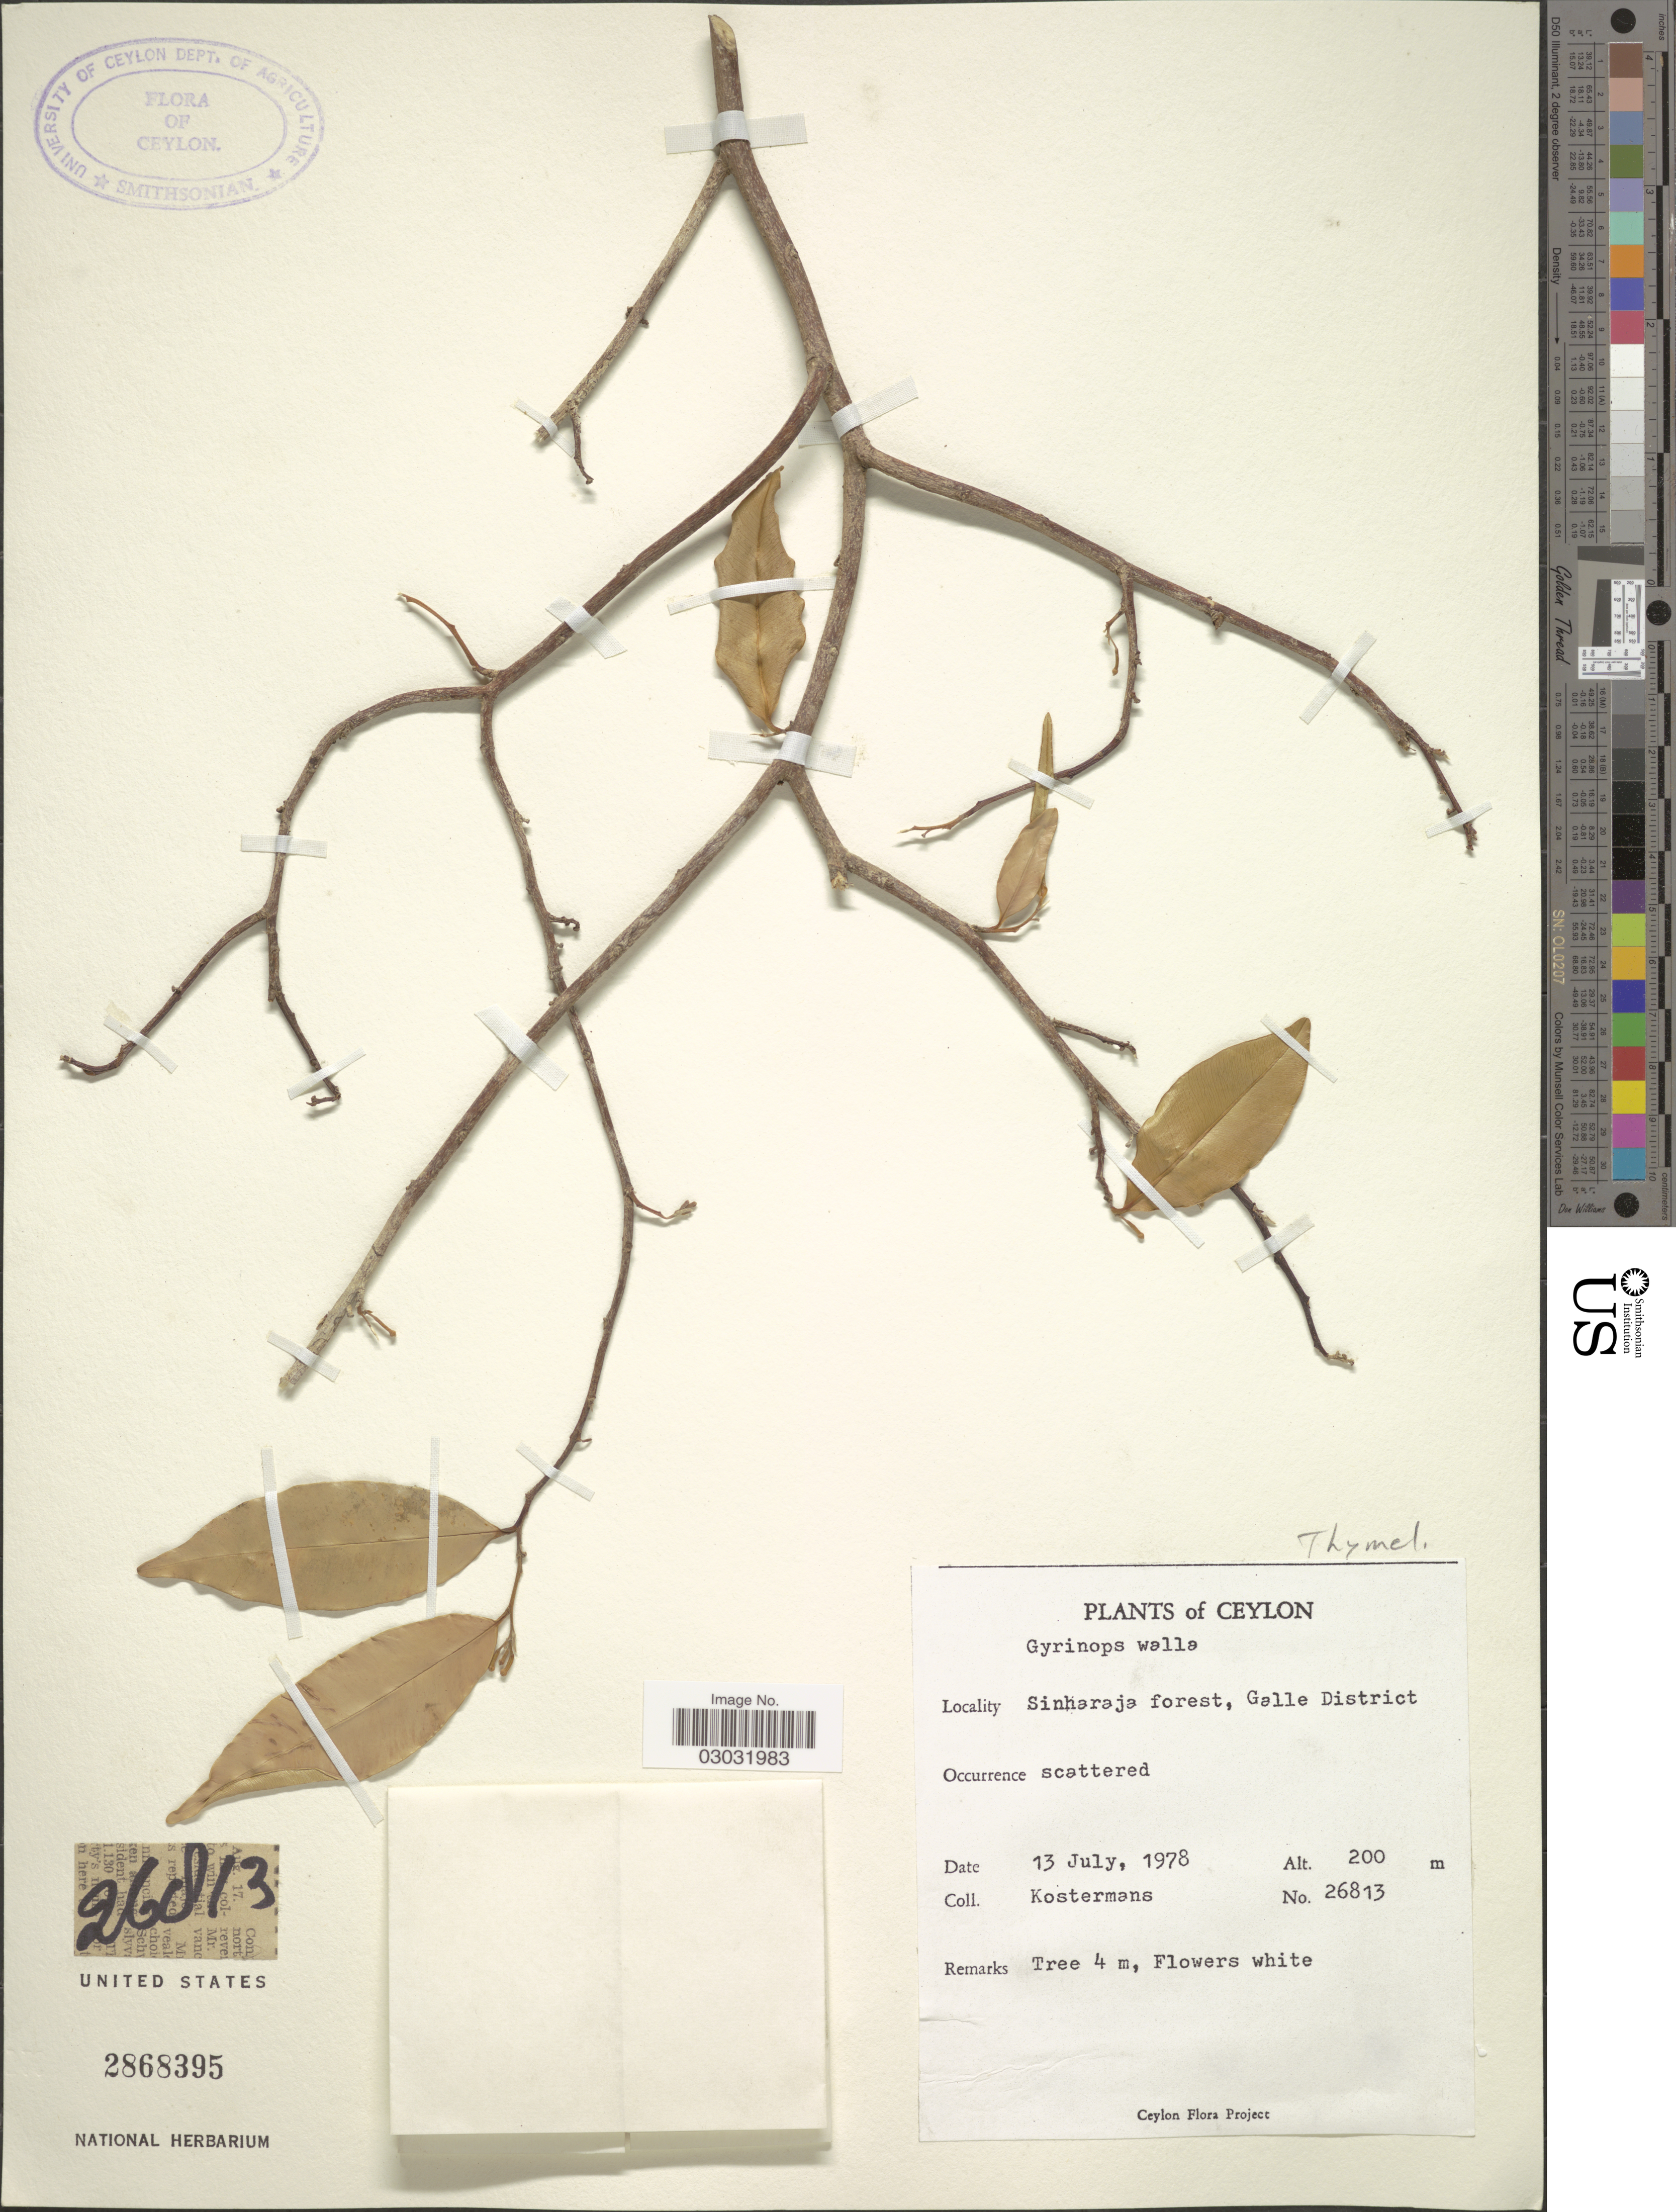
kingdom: Plantae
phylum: Tracheophyta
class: Magnoliopsida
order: Malvales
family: Thymelaeaceae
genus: Gyrinops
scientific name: Gyrinops walla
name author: Gaertn.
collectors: Kostermans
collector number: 26813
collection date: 1978-07-13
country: Sri Lanka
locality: Ceylon, Sinharaja forest, Galle District.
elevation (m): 200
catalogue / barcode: US 2868395